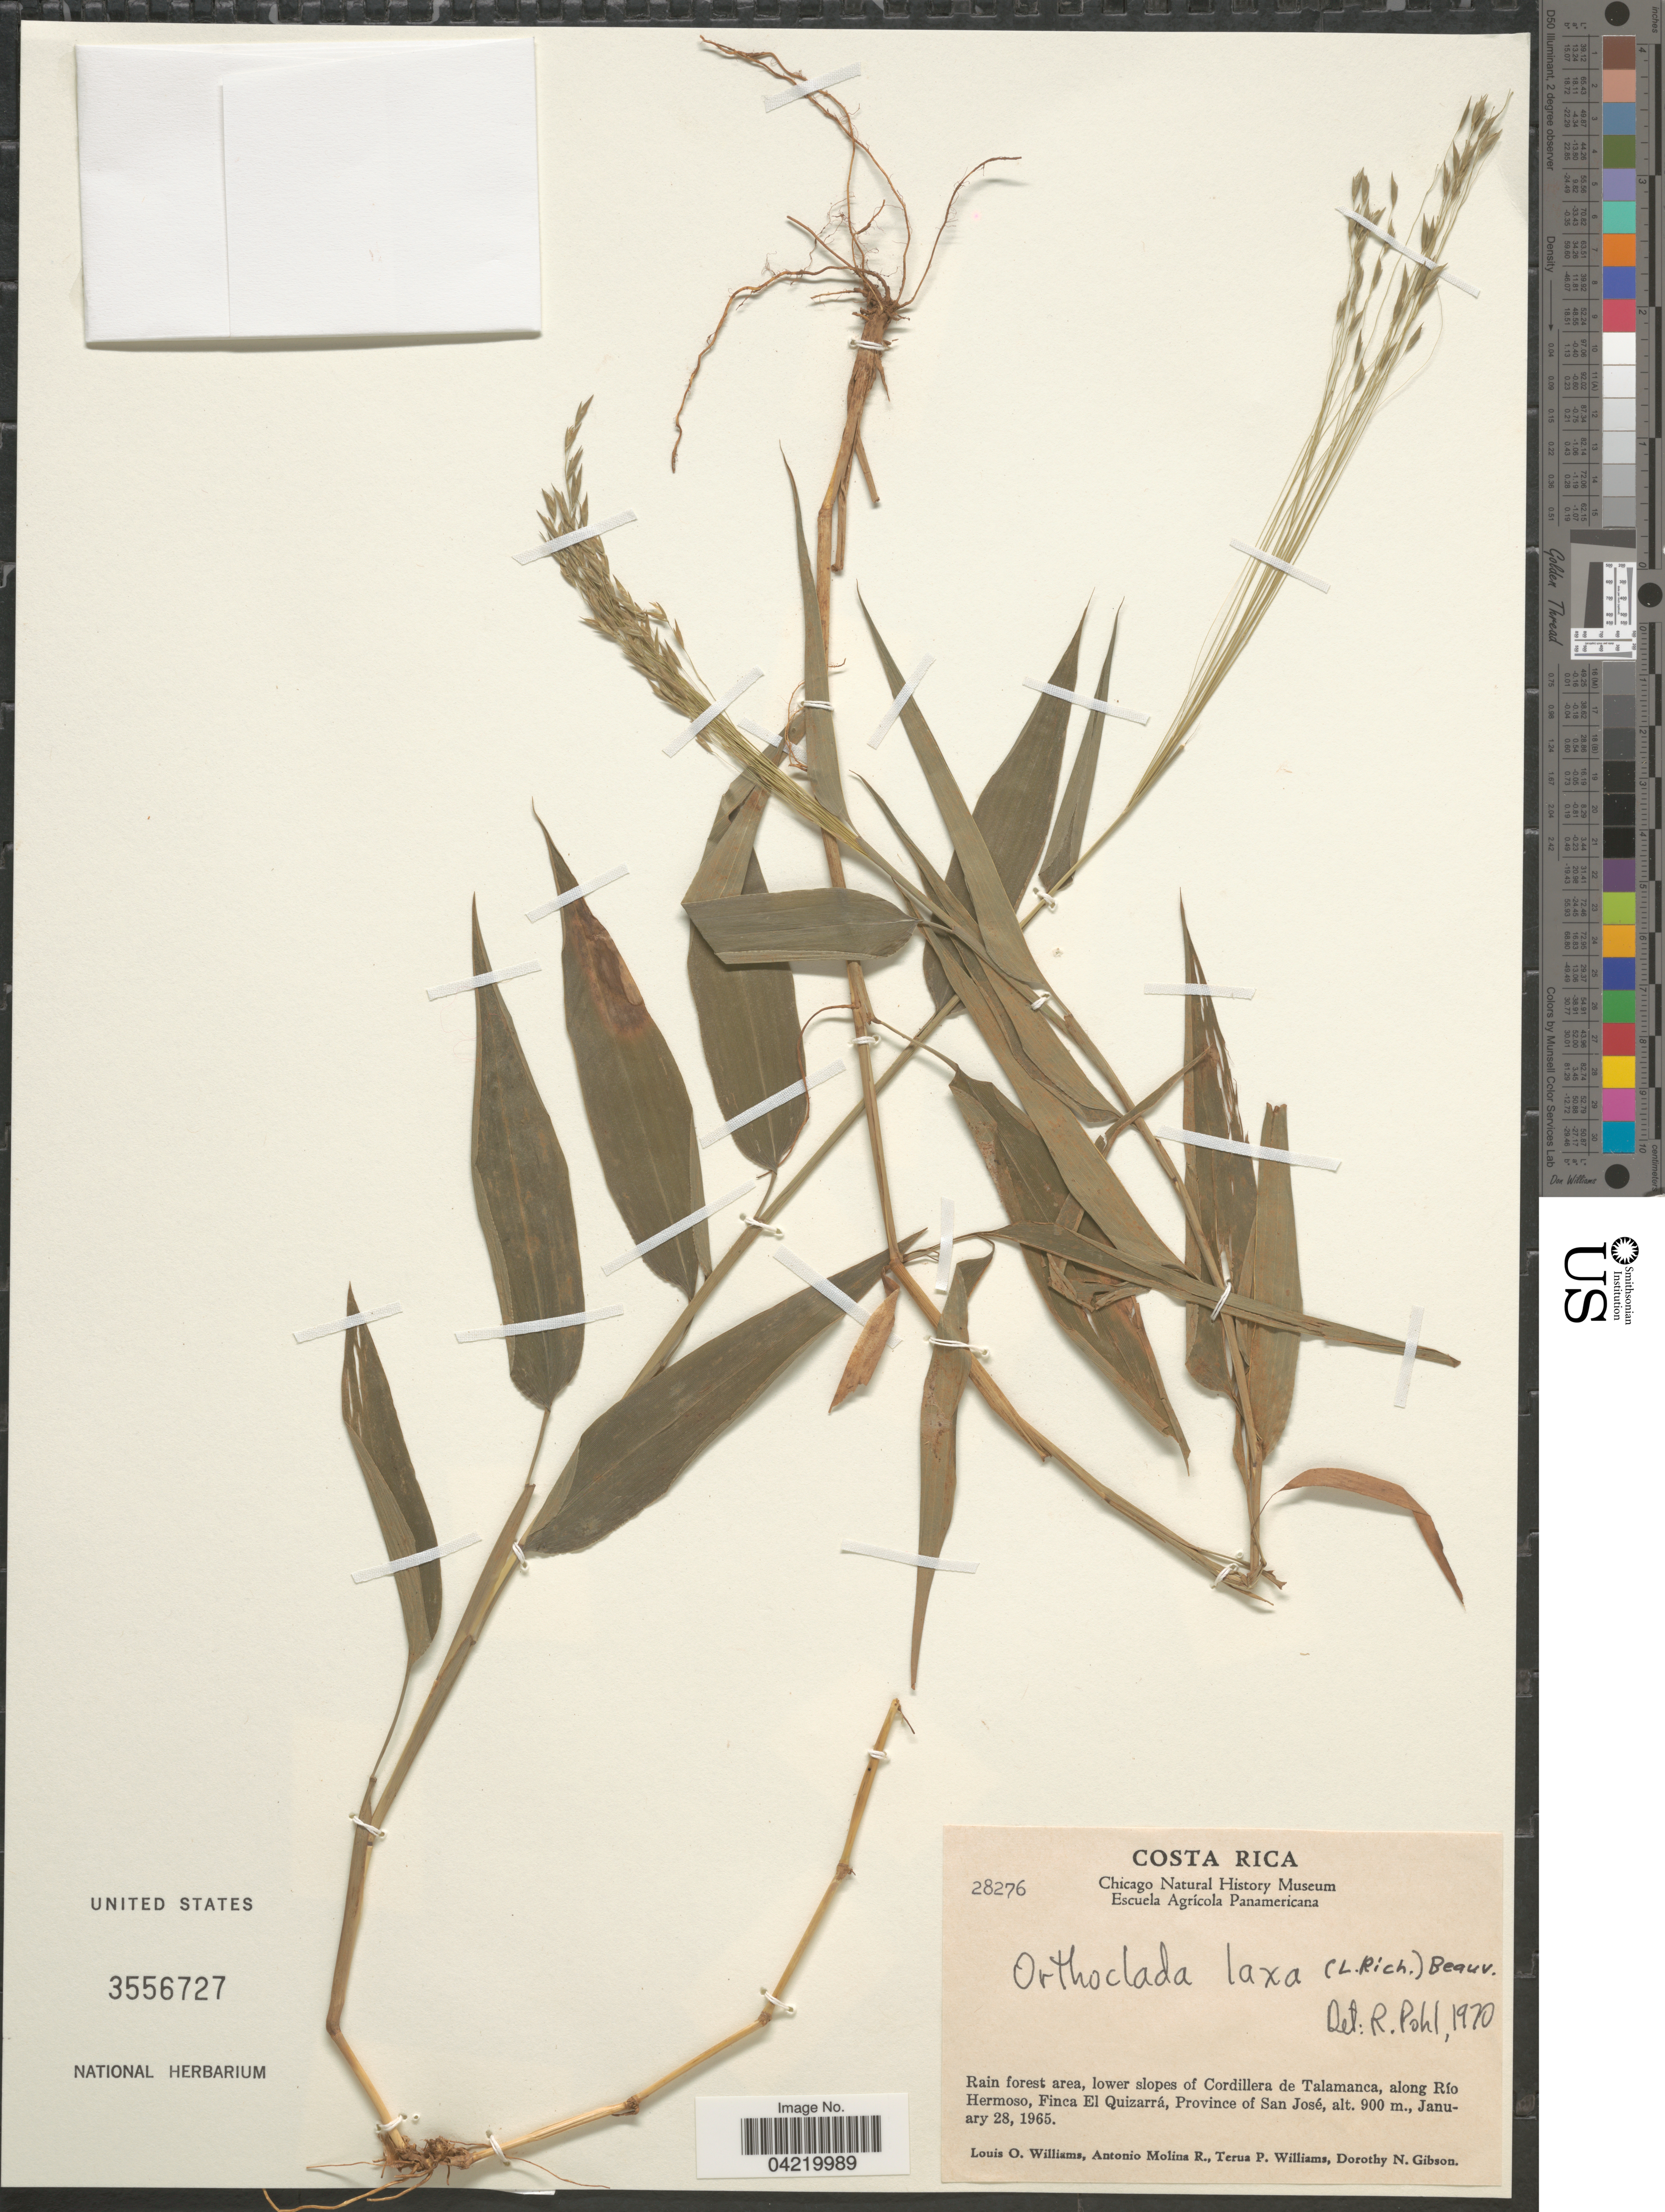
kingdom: Plantae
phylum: Tracheophyta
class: Liliopsida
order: Poales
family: Poaceae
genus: Orthoclada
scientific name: Orthoclada laxa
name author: P. Beauv.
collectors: L. O. Williams, A. Molina R., T. Williams & D. N. Gibson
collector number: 28276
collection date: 1965-01-28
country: Costa Rica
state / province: San José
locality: Rain forest area, lower slopes of Cordillera de Talamanca, along Río Hermoso, Finca El Quizarrá.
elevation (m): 900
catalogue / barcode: US 3556727